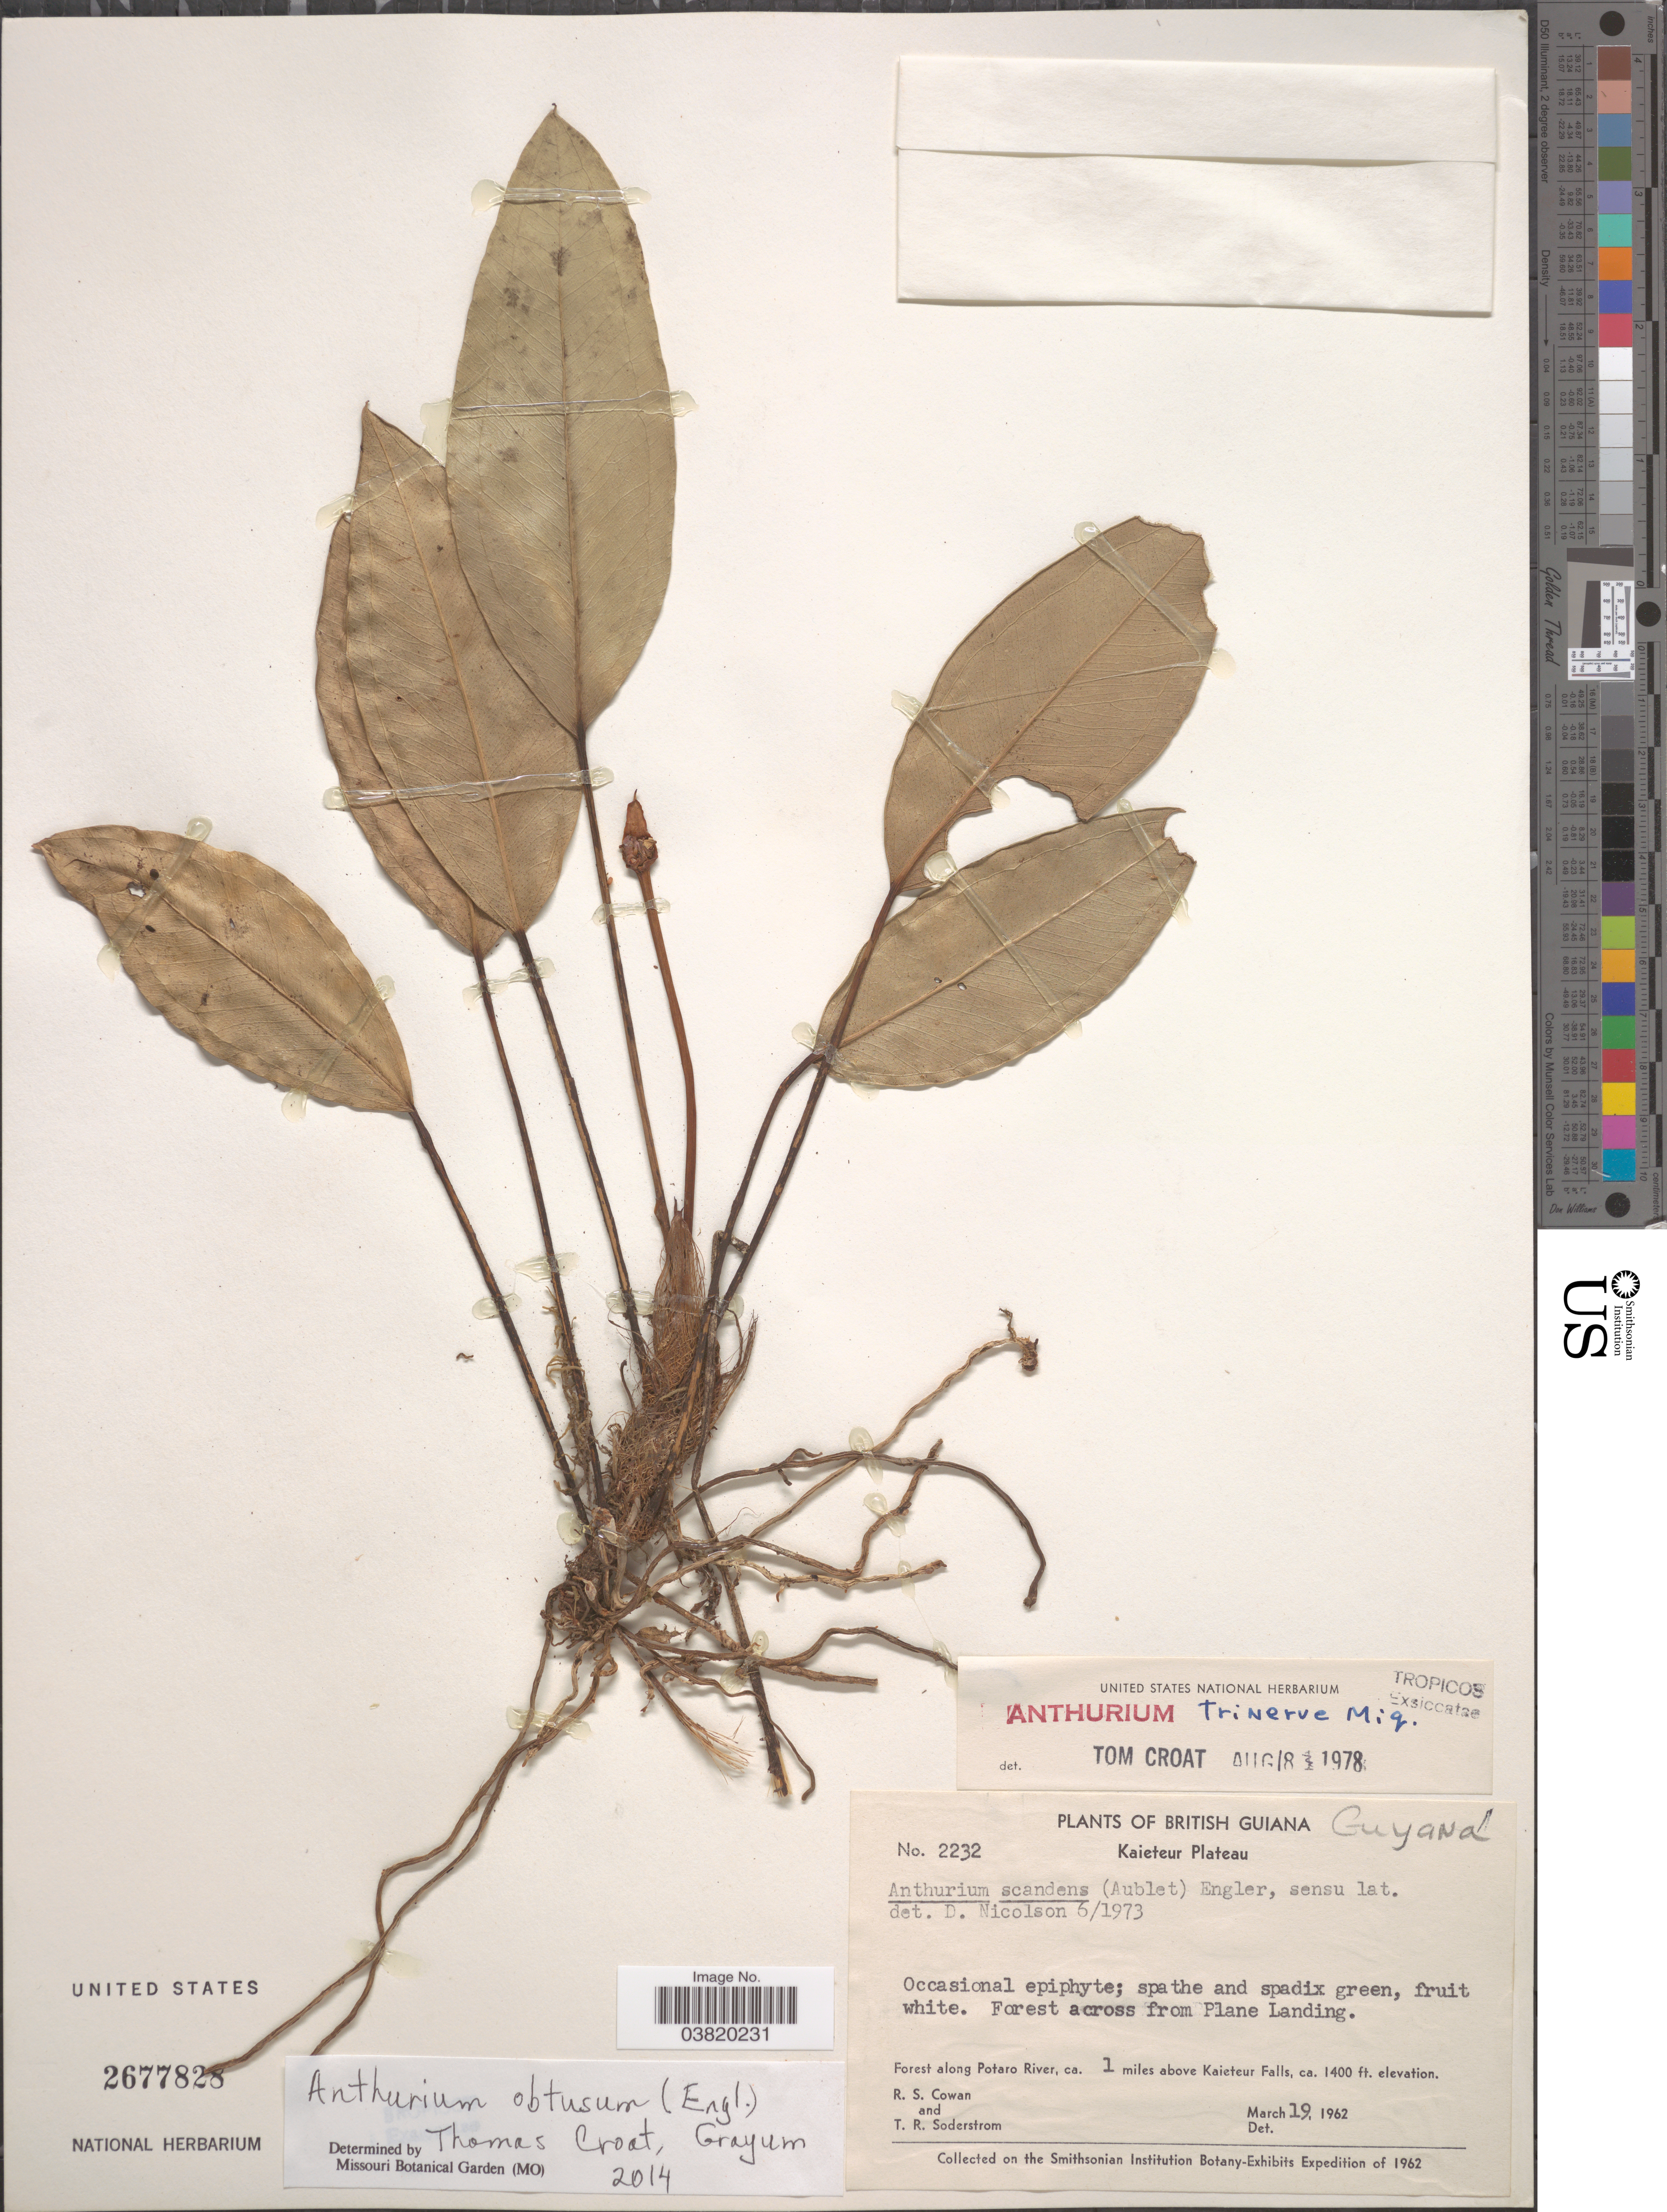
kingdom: Plantae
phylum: Tracheophyta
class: Liliopsida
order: Alismatales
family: Araceae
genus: Anthurium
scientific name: Anthurium obtusum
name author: (Engl.) Grayum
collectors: R. S. Cowan & T. R. Soderstrom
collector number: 2232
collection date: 1962-03-19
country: Guyana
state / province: Potaro-Siparuni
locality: British Guiana. Kaieteur Plateau. Across from Plane Landing. Along Potaro River, ca. 1 miles above Kaieteur Falls.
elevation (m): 427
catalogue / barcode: US 2677828